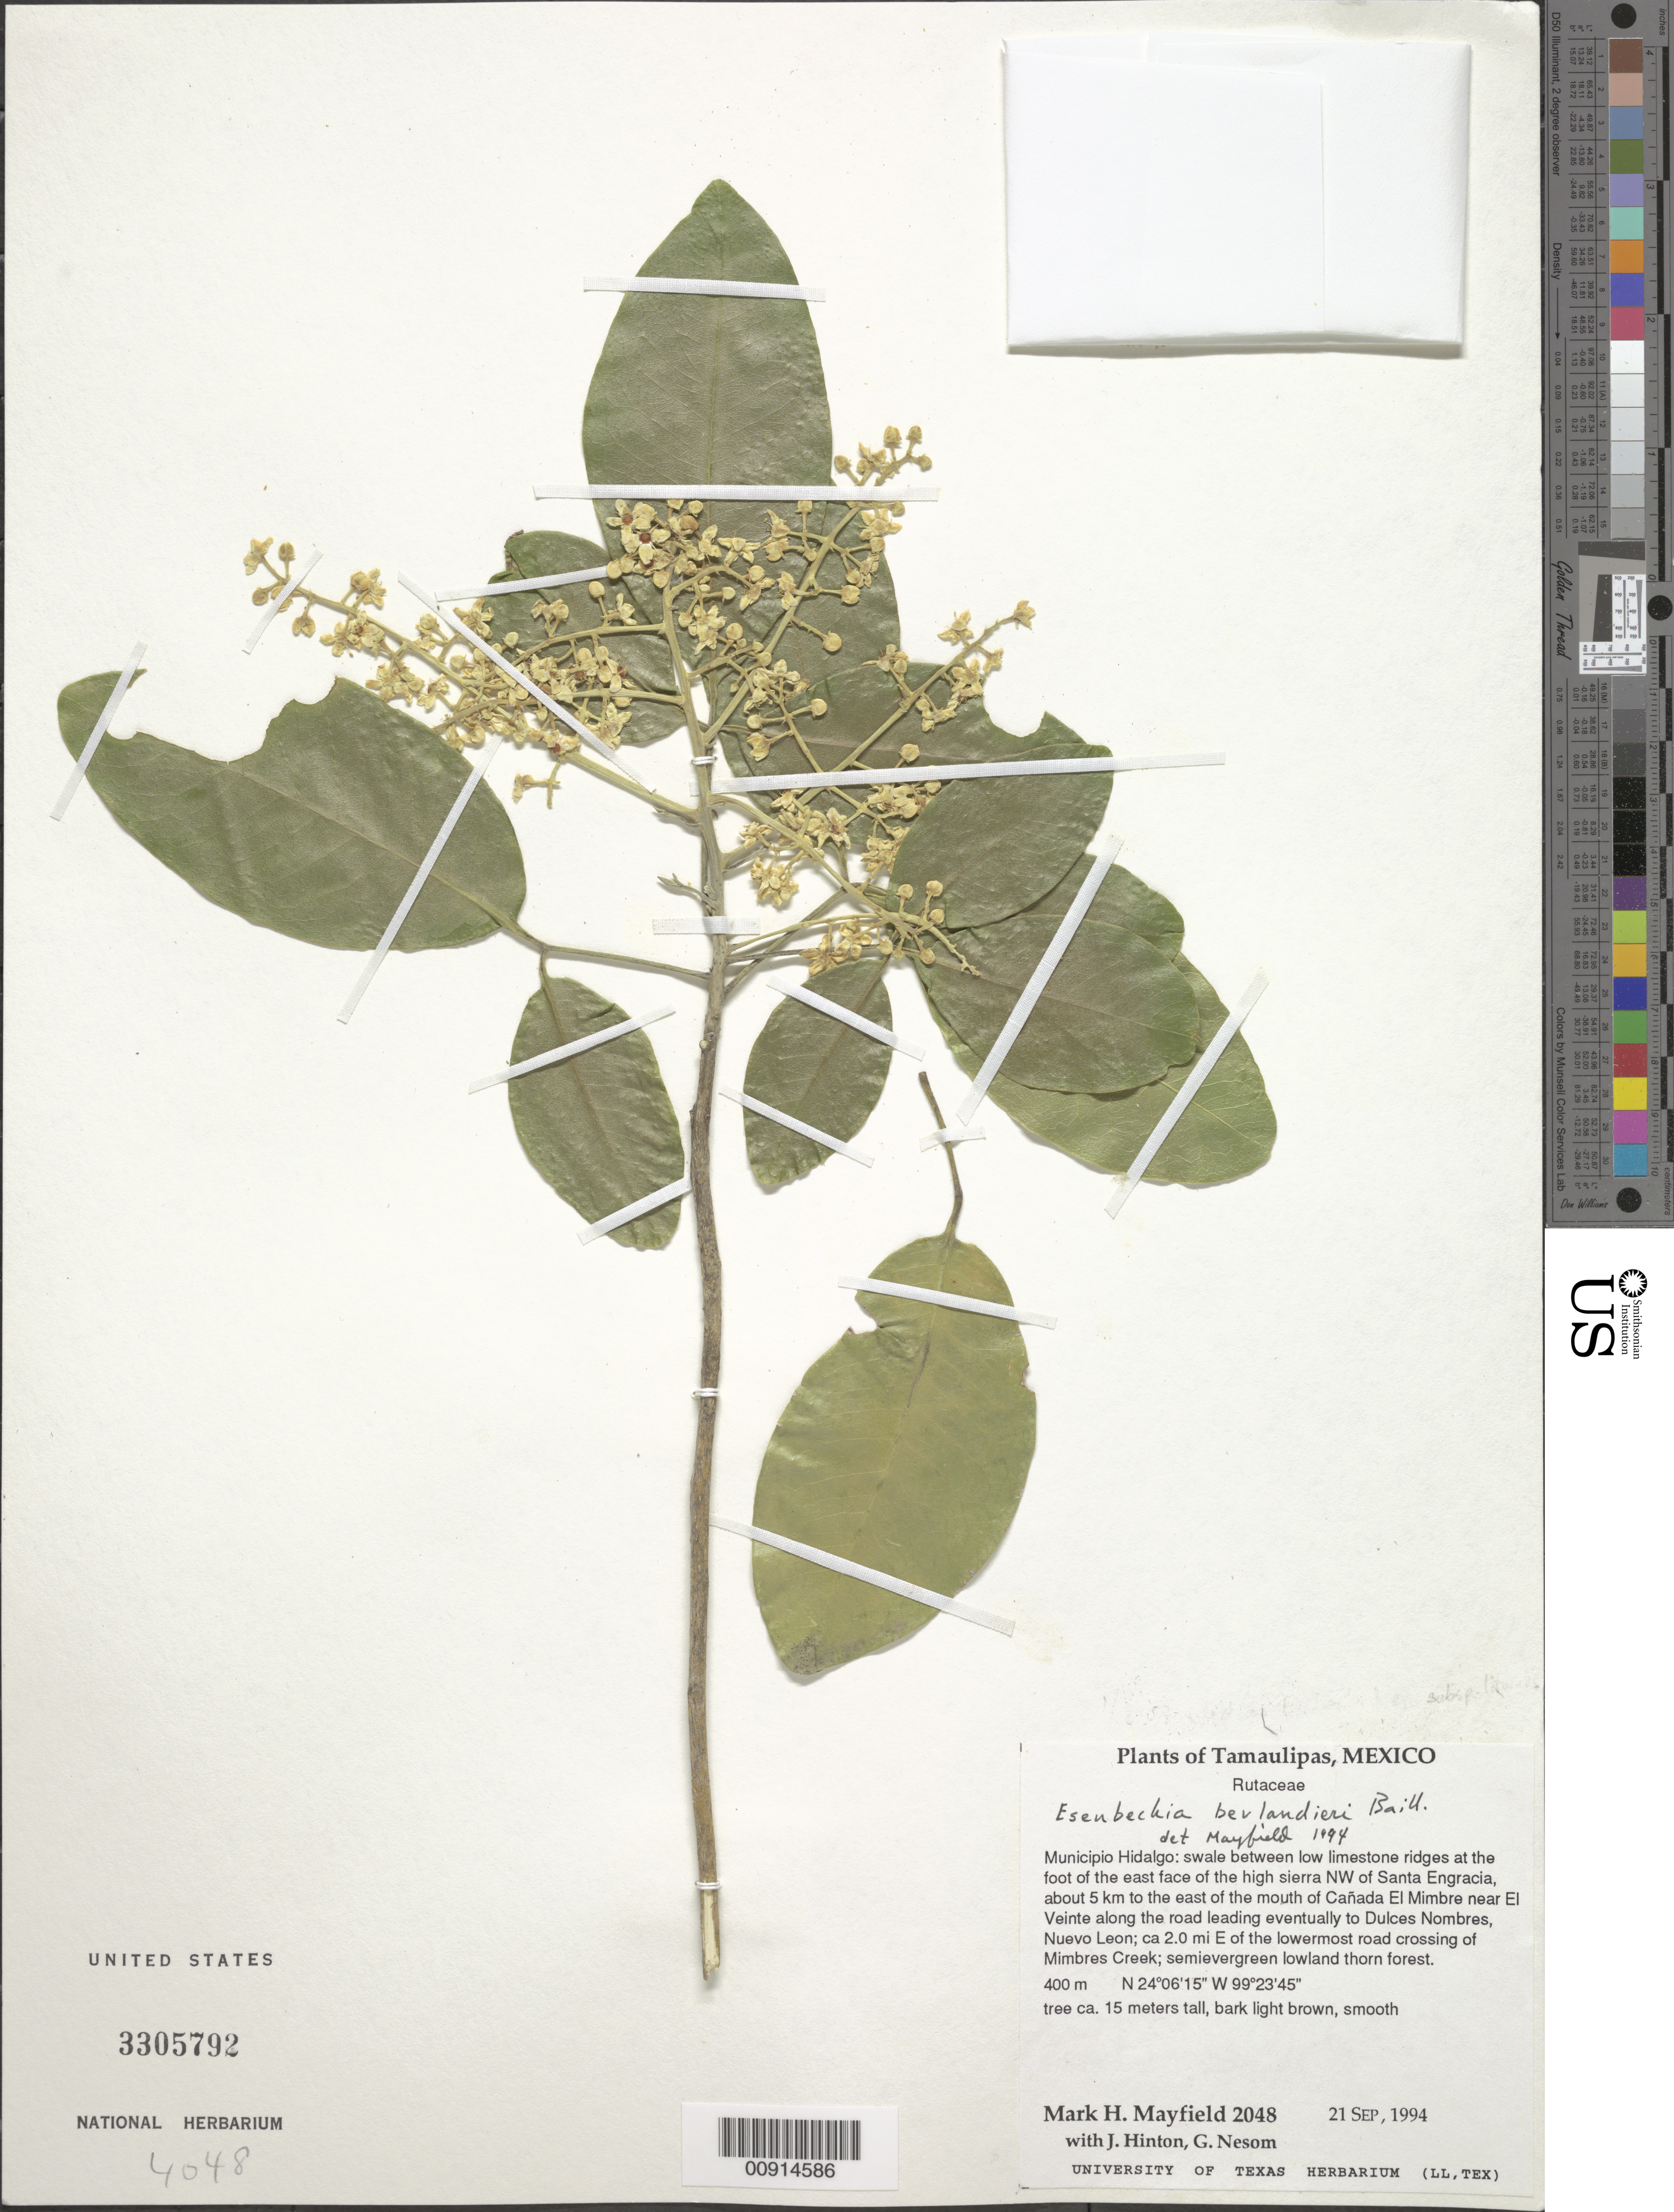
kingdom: Plantae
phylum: Tracheophyta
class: Magnoliopsida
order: Sapindales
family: Rutaceae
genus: Esenbeckia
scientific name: Esenbeckia berlandieri subsp. litoralis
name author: (Donn. Sm.) Kaastra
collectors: M. H. Mayfield, J. Hinton & G. L. Nesom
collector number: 2048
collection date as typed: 21 Sep 1994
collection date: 1994-09-21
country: Mexico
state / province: Tamaulipas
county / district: Hidalgo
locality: Tamps., Mpio. Hidalgo: E face of the high sierra NW of Santa Engracia, ca. 5 km. to the E of the mouth of Cañada El Mimbre near El Veinte along rd. leading to Dulces Nombres, N.L.; ca. 2 mi E of the lowermost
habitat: Swale between low limestone ridges at the foot of the E face of the high sierra. Semievergreen lowland thorn forest.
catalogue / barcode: US 3305792